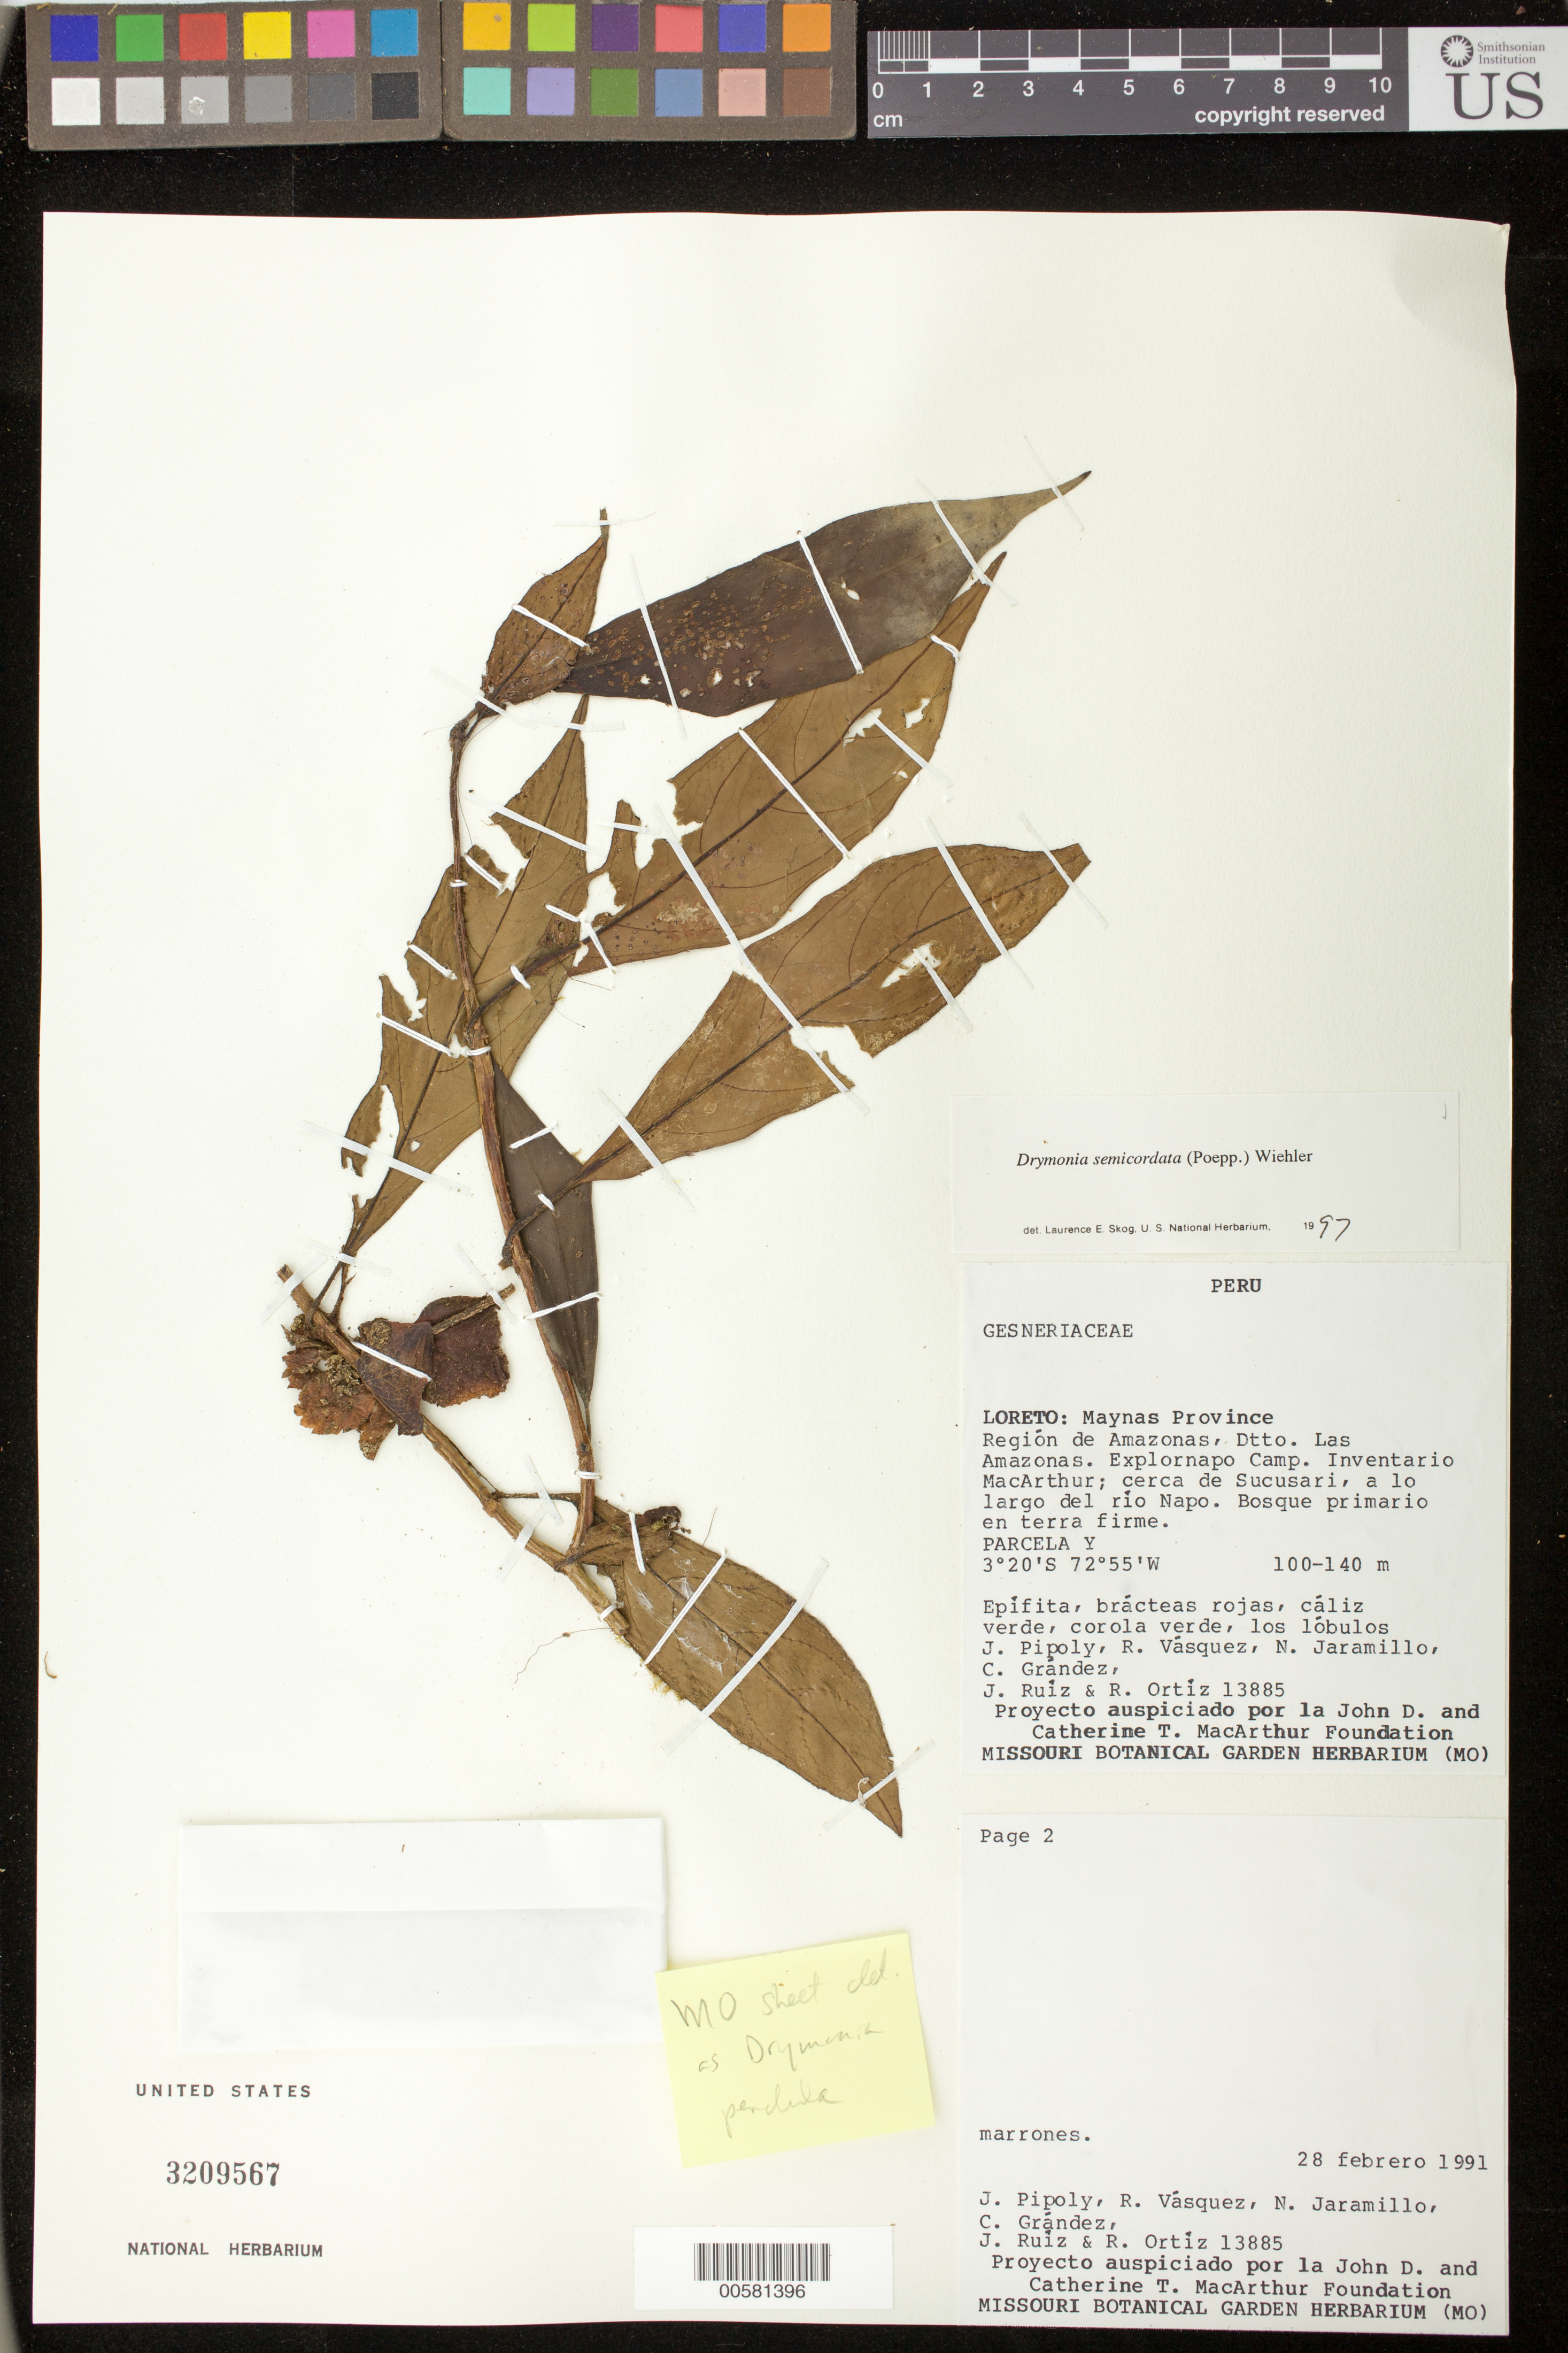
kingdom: Plantae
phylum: Tracheophyta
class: Magnoliopsida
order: Lamiales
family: Gesneriaceae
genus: Drymonia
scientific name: Drymonia semicordata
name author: (Poepp.) Wiehler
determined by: Skog, Laurence E.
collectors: J. J. Pipoly & et al.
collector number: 13885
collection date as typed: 28 Feb 1991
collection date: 1991-02-28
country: Peru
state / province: Loreto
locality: Prov. Maynas, Dtto. Las Amazonas, región de Amazonas; Explornapo Camp, Inventario MacArthur, cerca de Sucusari, a lo largo del río Napo, Parcela Y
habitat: Bosque primario en terra firme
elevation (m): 100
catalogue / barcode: US 3209567